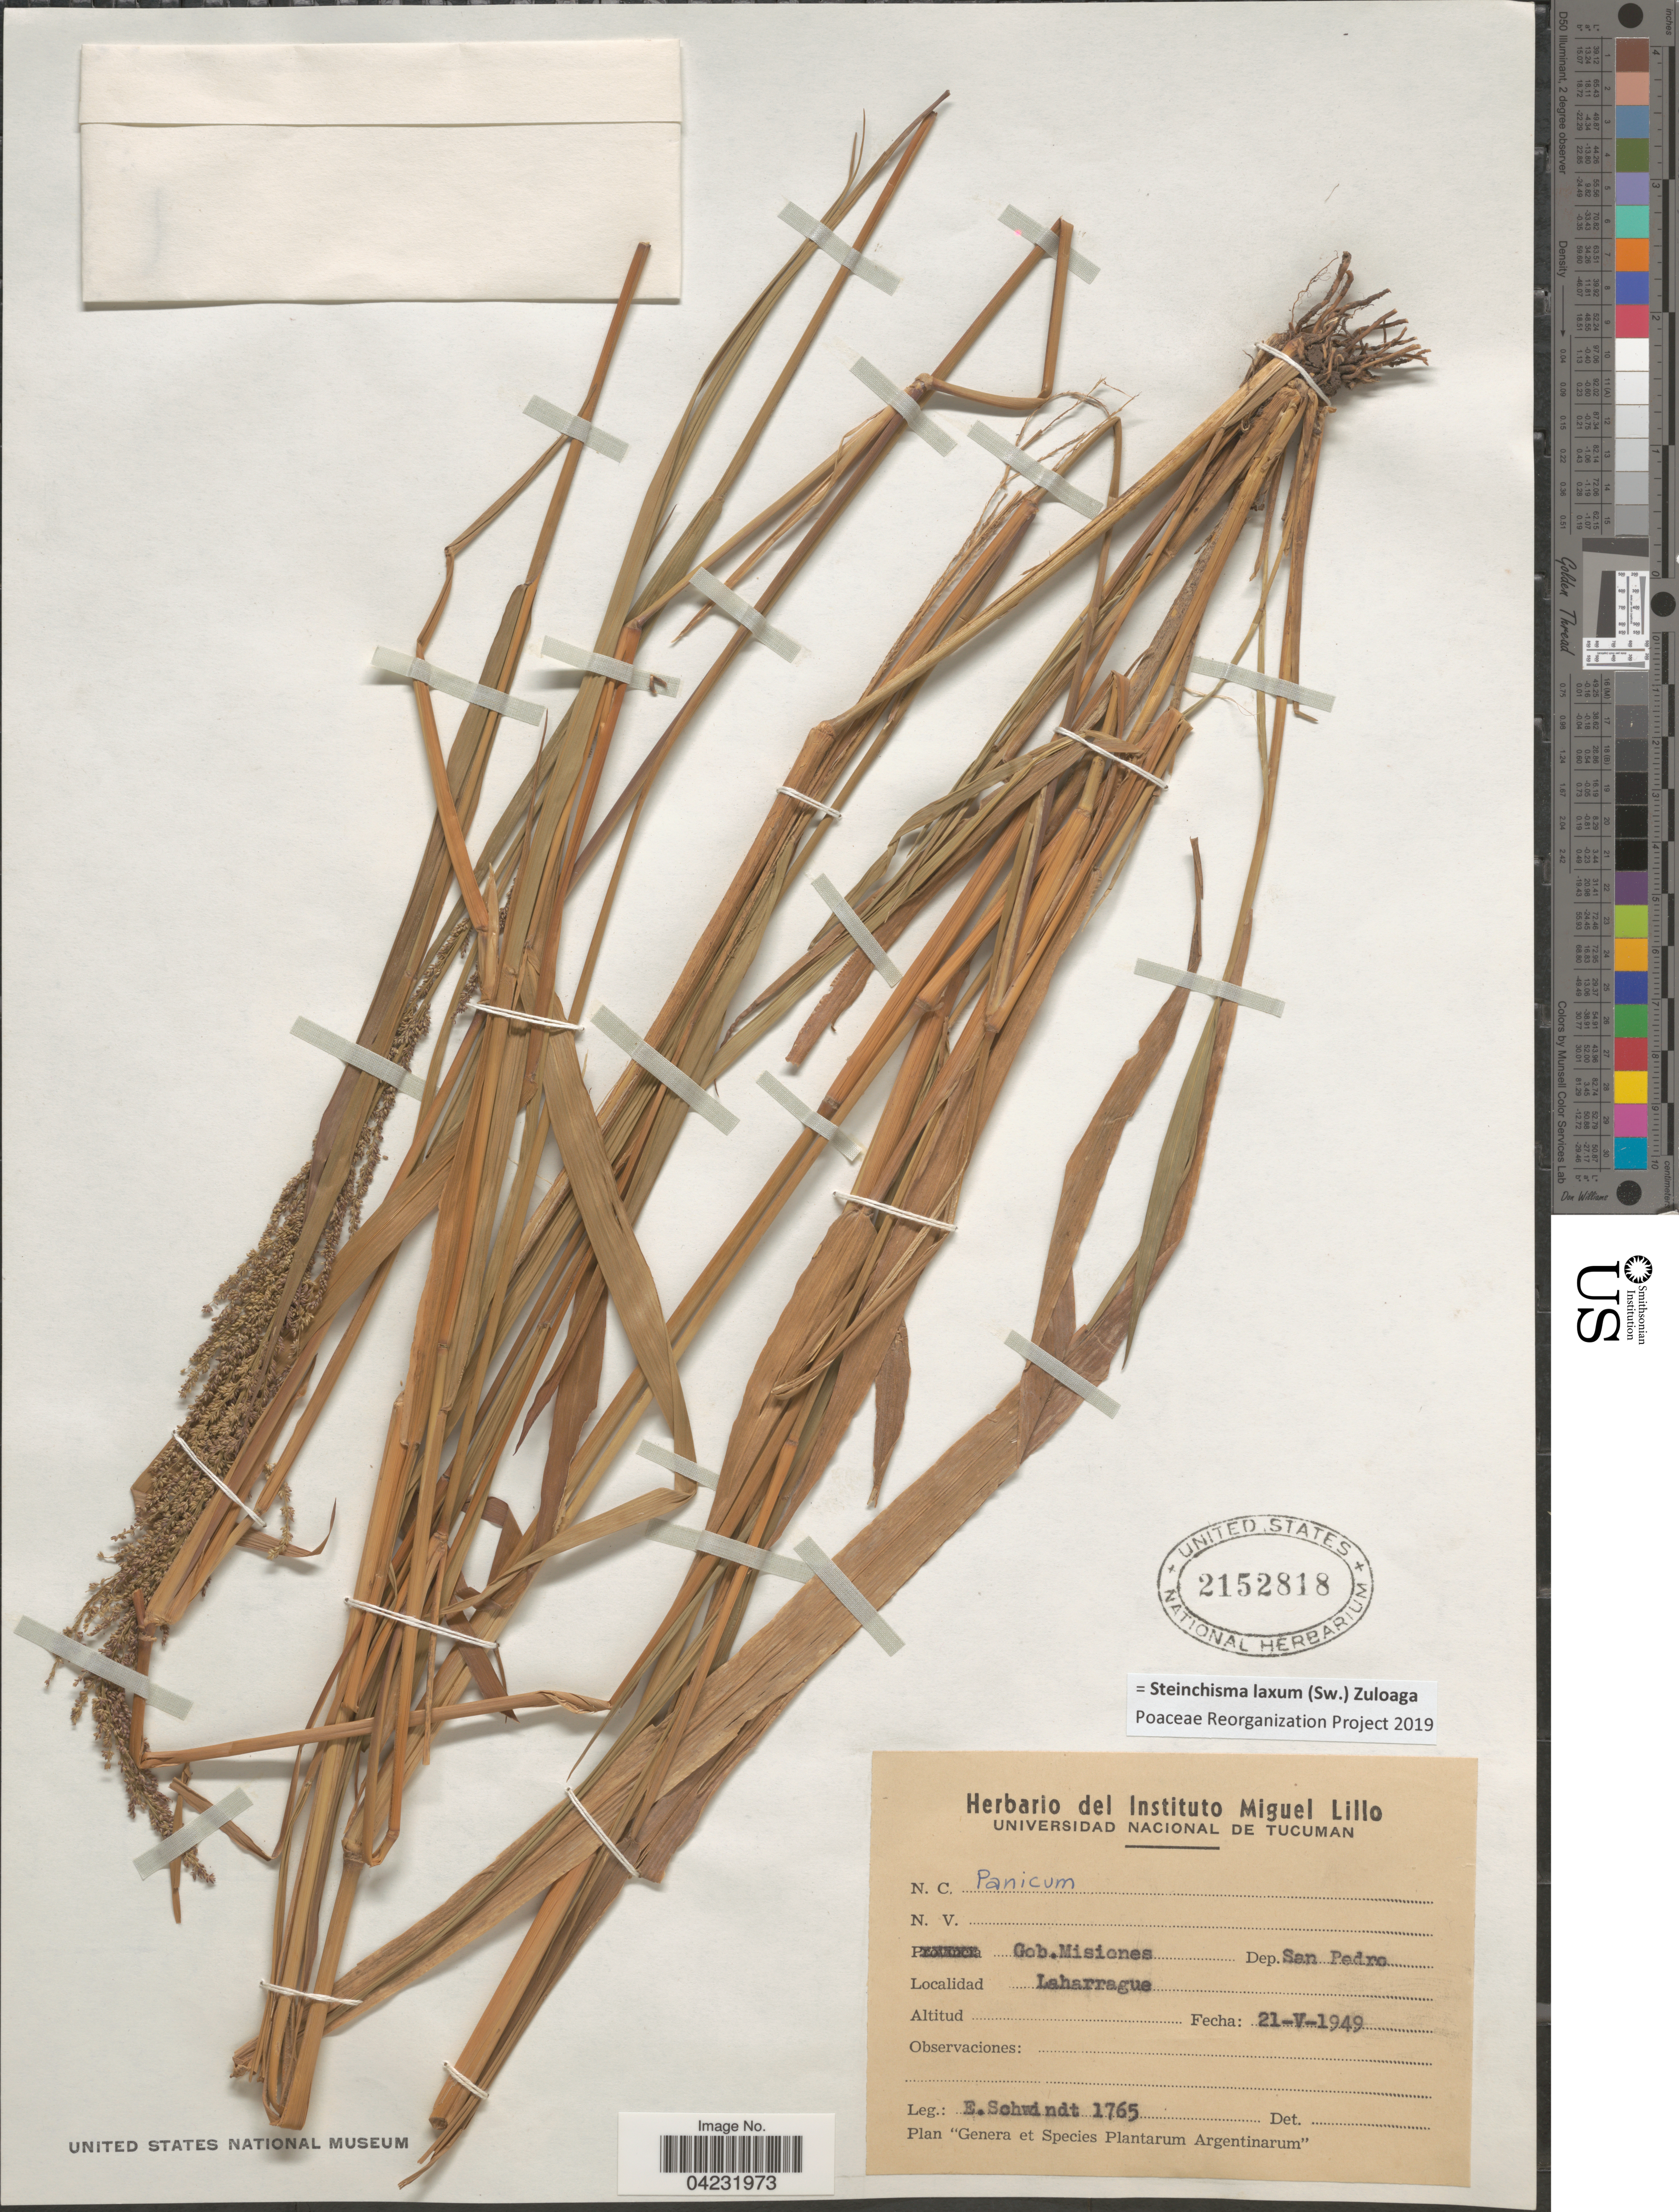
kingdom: Plantae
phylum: Tracheophyta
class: Liliopsida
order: Poales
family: Poaceae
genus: Steinchisma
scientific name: Steinchisma laxum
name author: (Sw.) Zuloaga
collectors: E. Schwindt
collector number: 1765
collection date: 1949-05-21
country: Argentina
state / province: Misiones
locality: Gob. Misiones. Dep. San Pedro. Laharrague.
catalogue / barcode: US 2152818